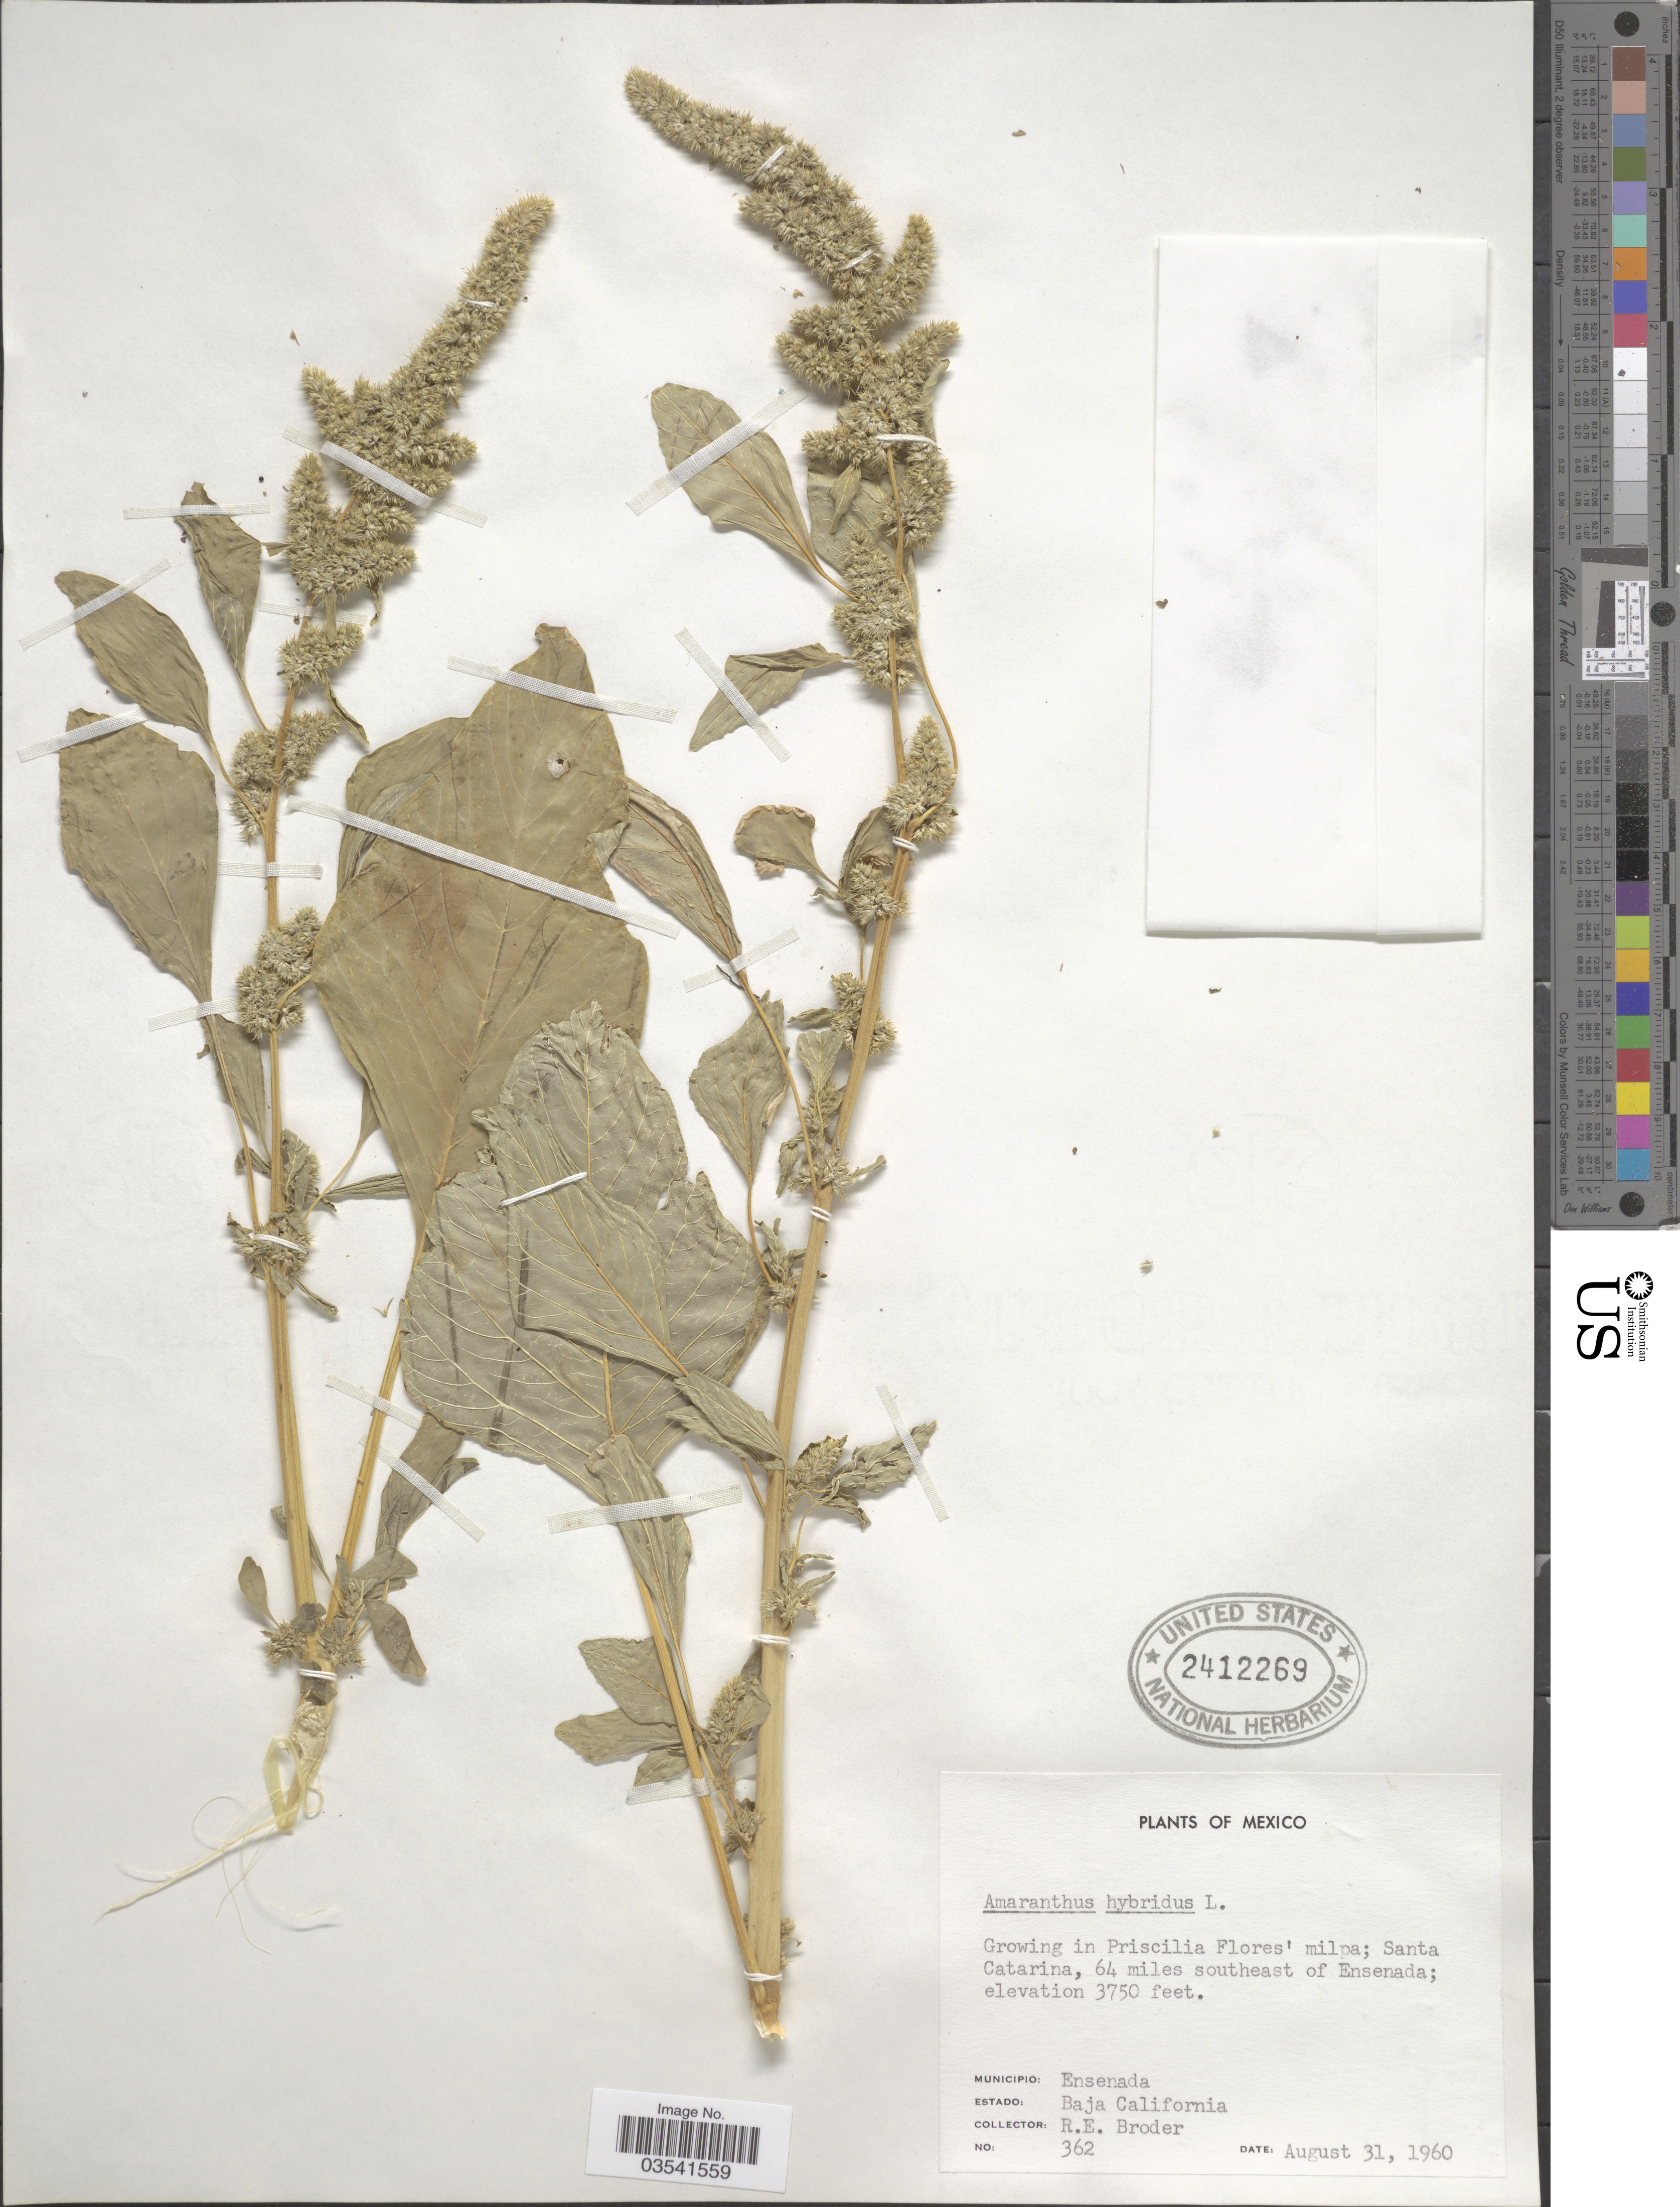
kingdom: Plantae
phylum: Tracheophyta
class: Magnoliopsida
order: Caryophyllales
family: Amaranthaceae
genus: Amaranthus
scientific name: Amaranthus hybridus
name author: L.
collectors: R. Broder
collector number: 362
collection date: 1960-08-31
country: Mexico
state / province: Baja California Norte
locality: Growing in Priscilia Flores' milpa. [unsure placement] Santa Catarina, 64 miles southeast of Ensenada. Municipio: Ensenada.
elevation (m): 1143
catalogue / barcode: US 2412269